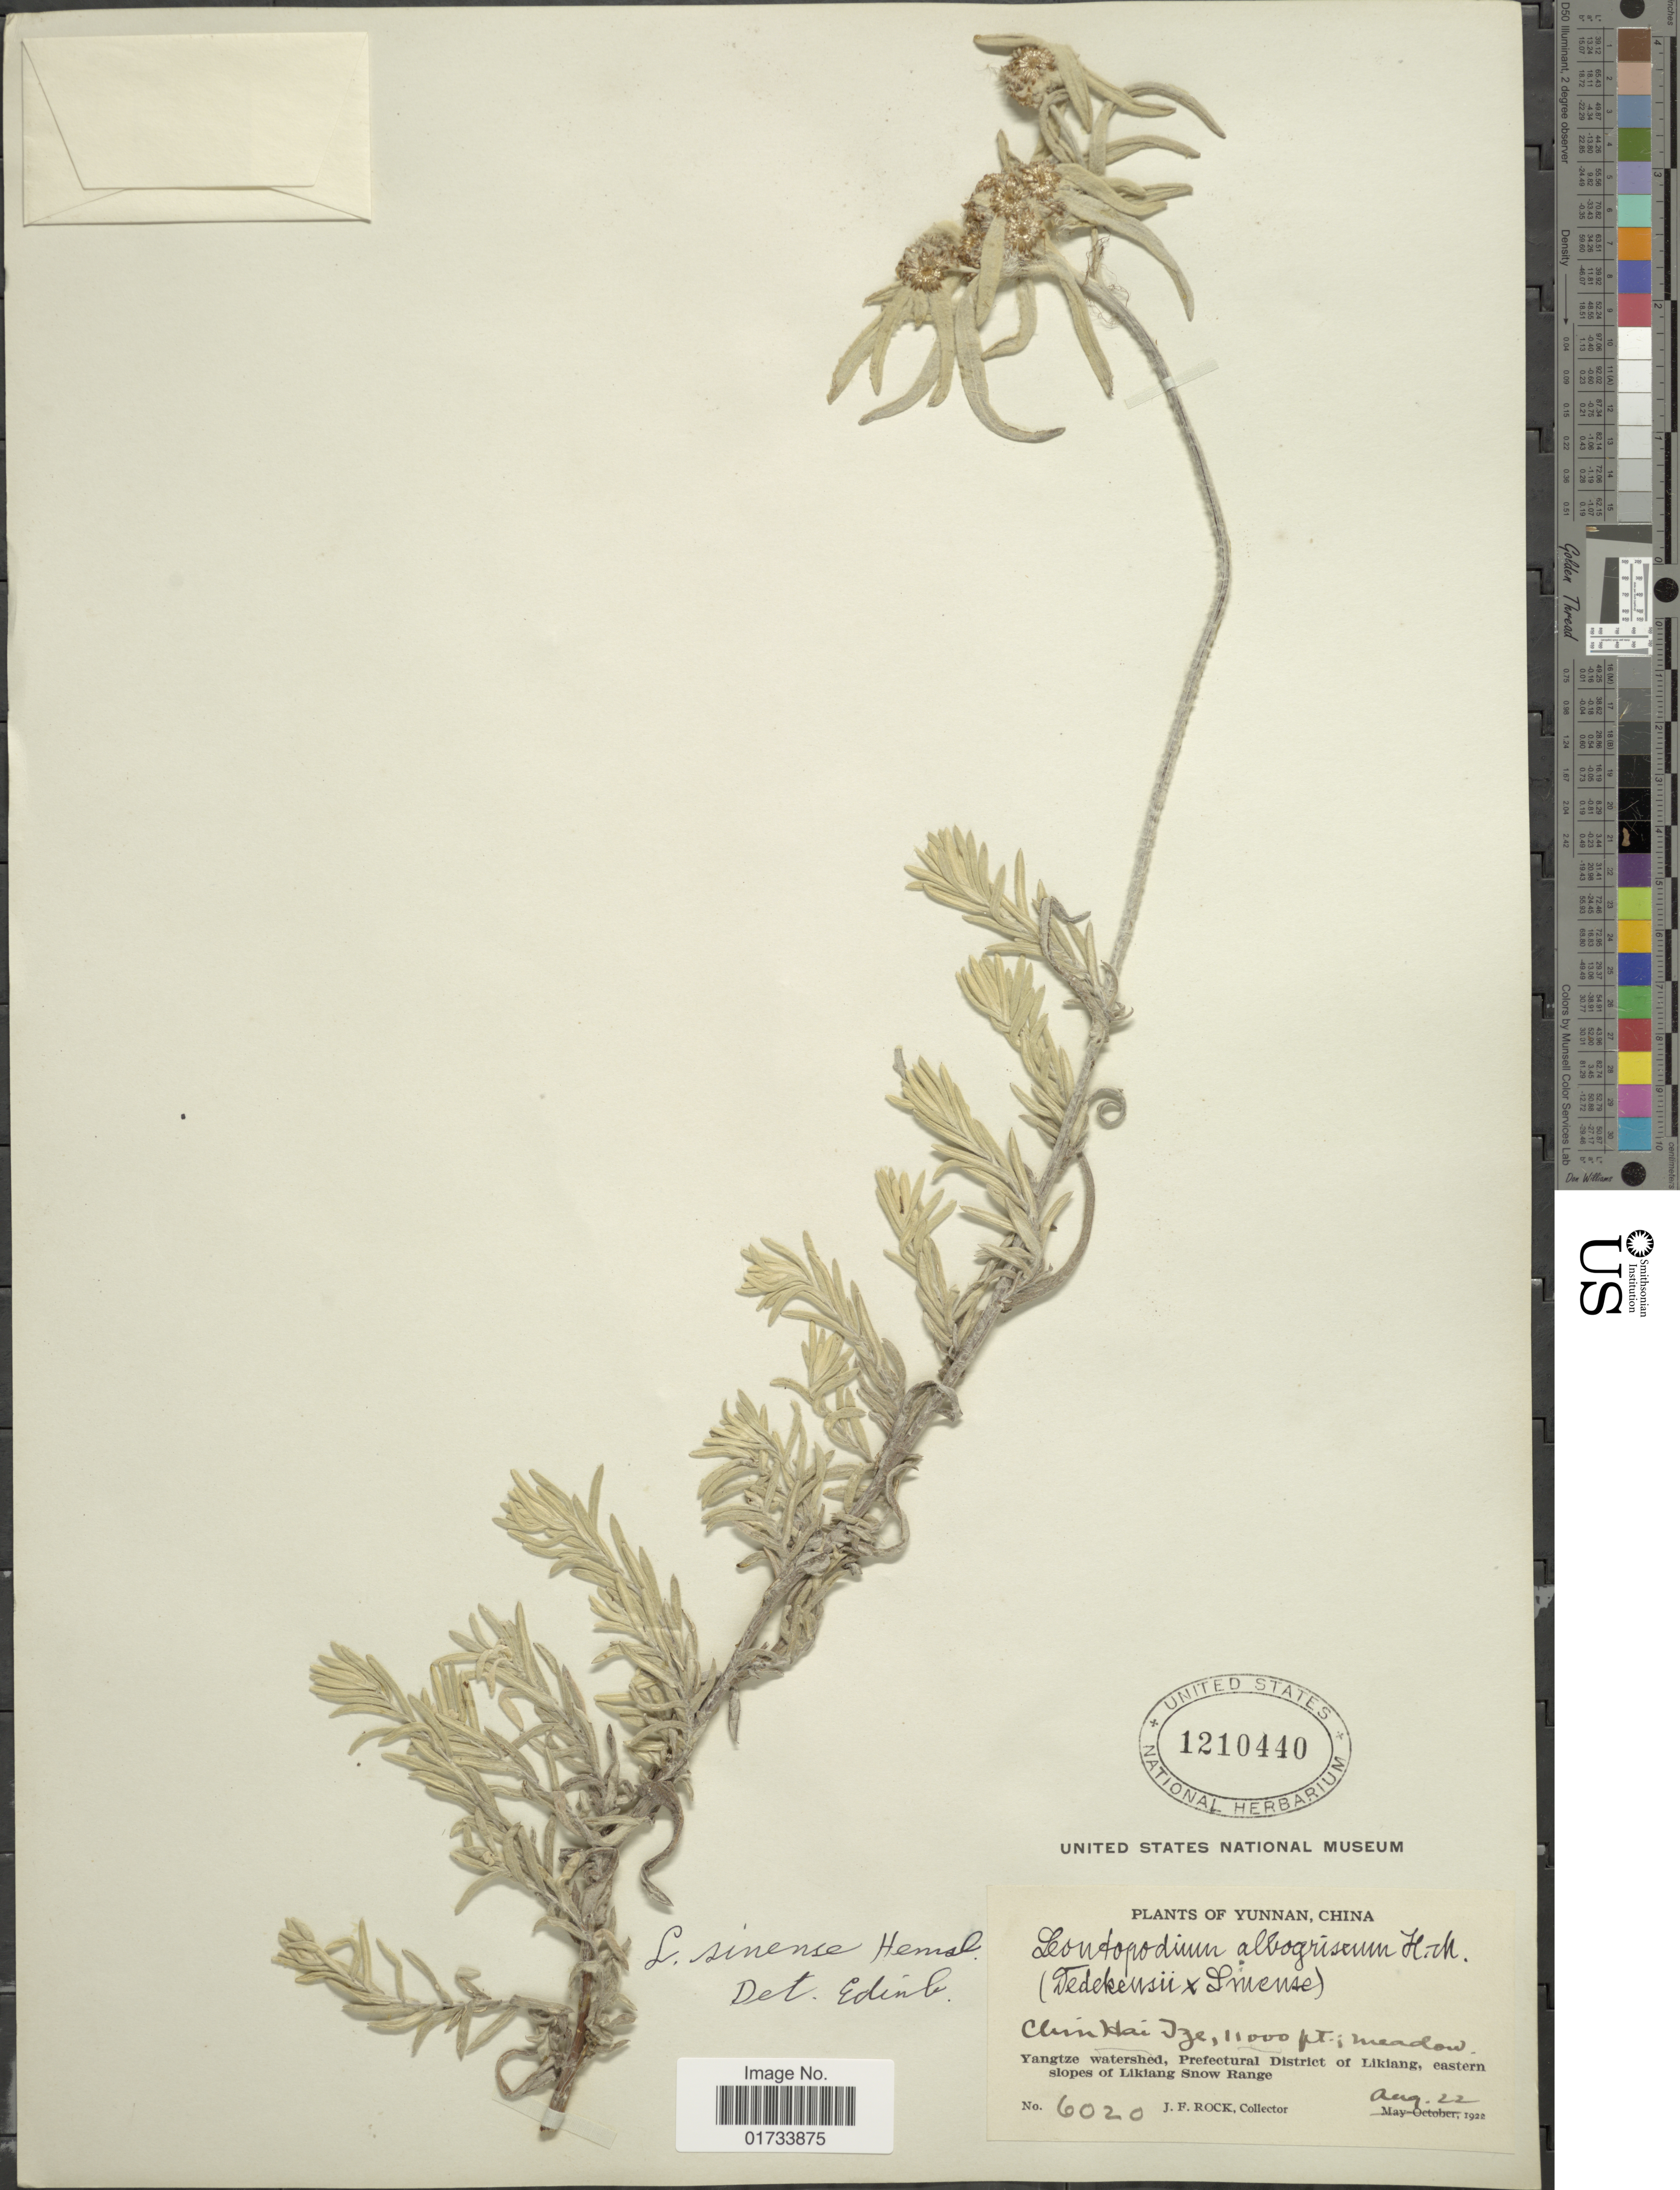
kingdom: Plantae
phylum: Tracheophyta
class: Magnoliopsida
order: Asterales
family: Asteraceae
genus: Leontopodium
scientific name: Leontopodium albogriseum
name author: Hand.-Mazz.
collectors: J. Rock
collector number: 6020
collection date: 1922-08-22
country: China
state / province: Yunnan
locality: Chin Hai Tze, meadow, Yangtze watershed, Prefectural District of Likiang, eastern slopes of Likiang Snow Range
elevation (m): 3353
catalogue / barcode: US 1210440